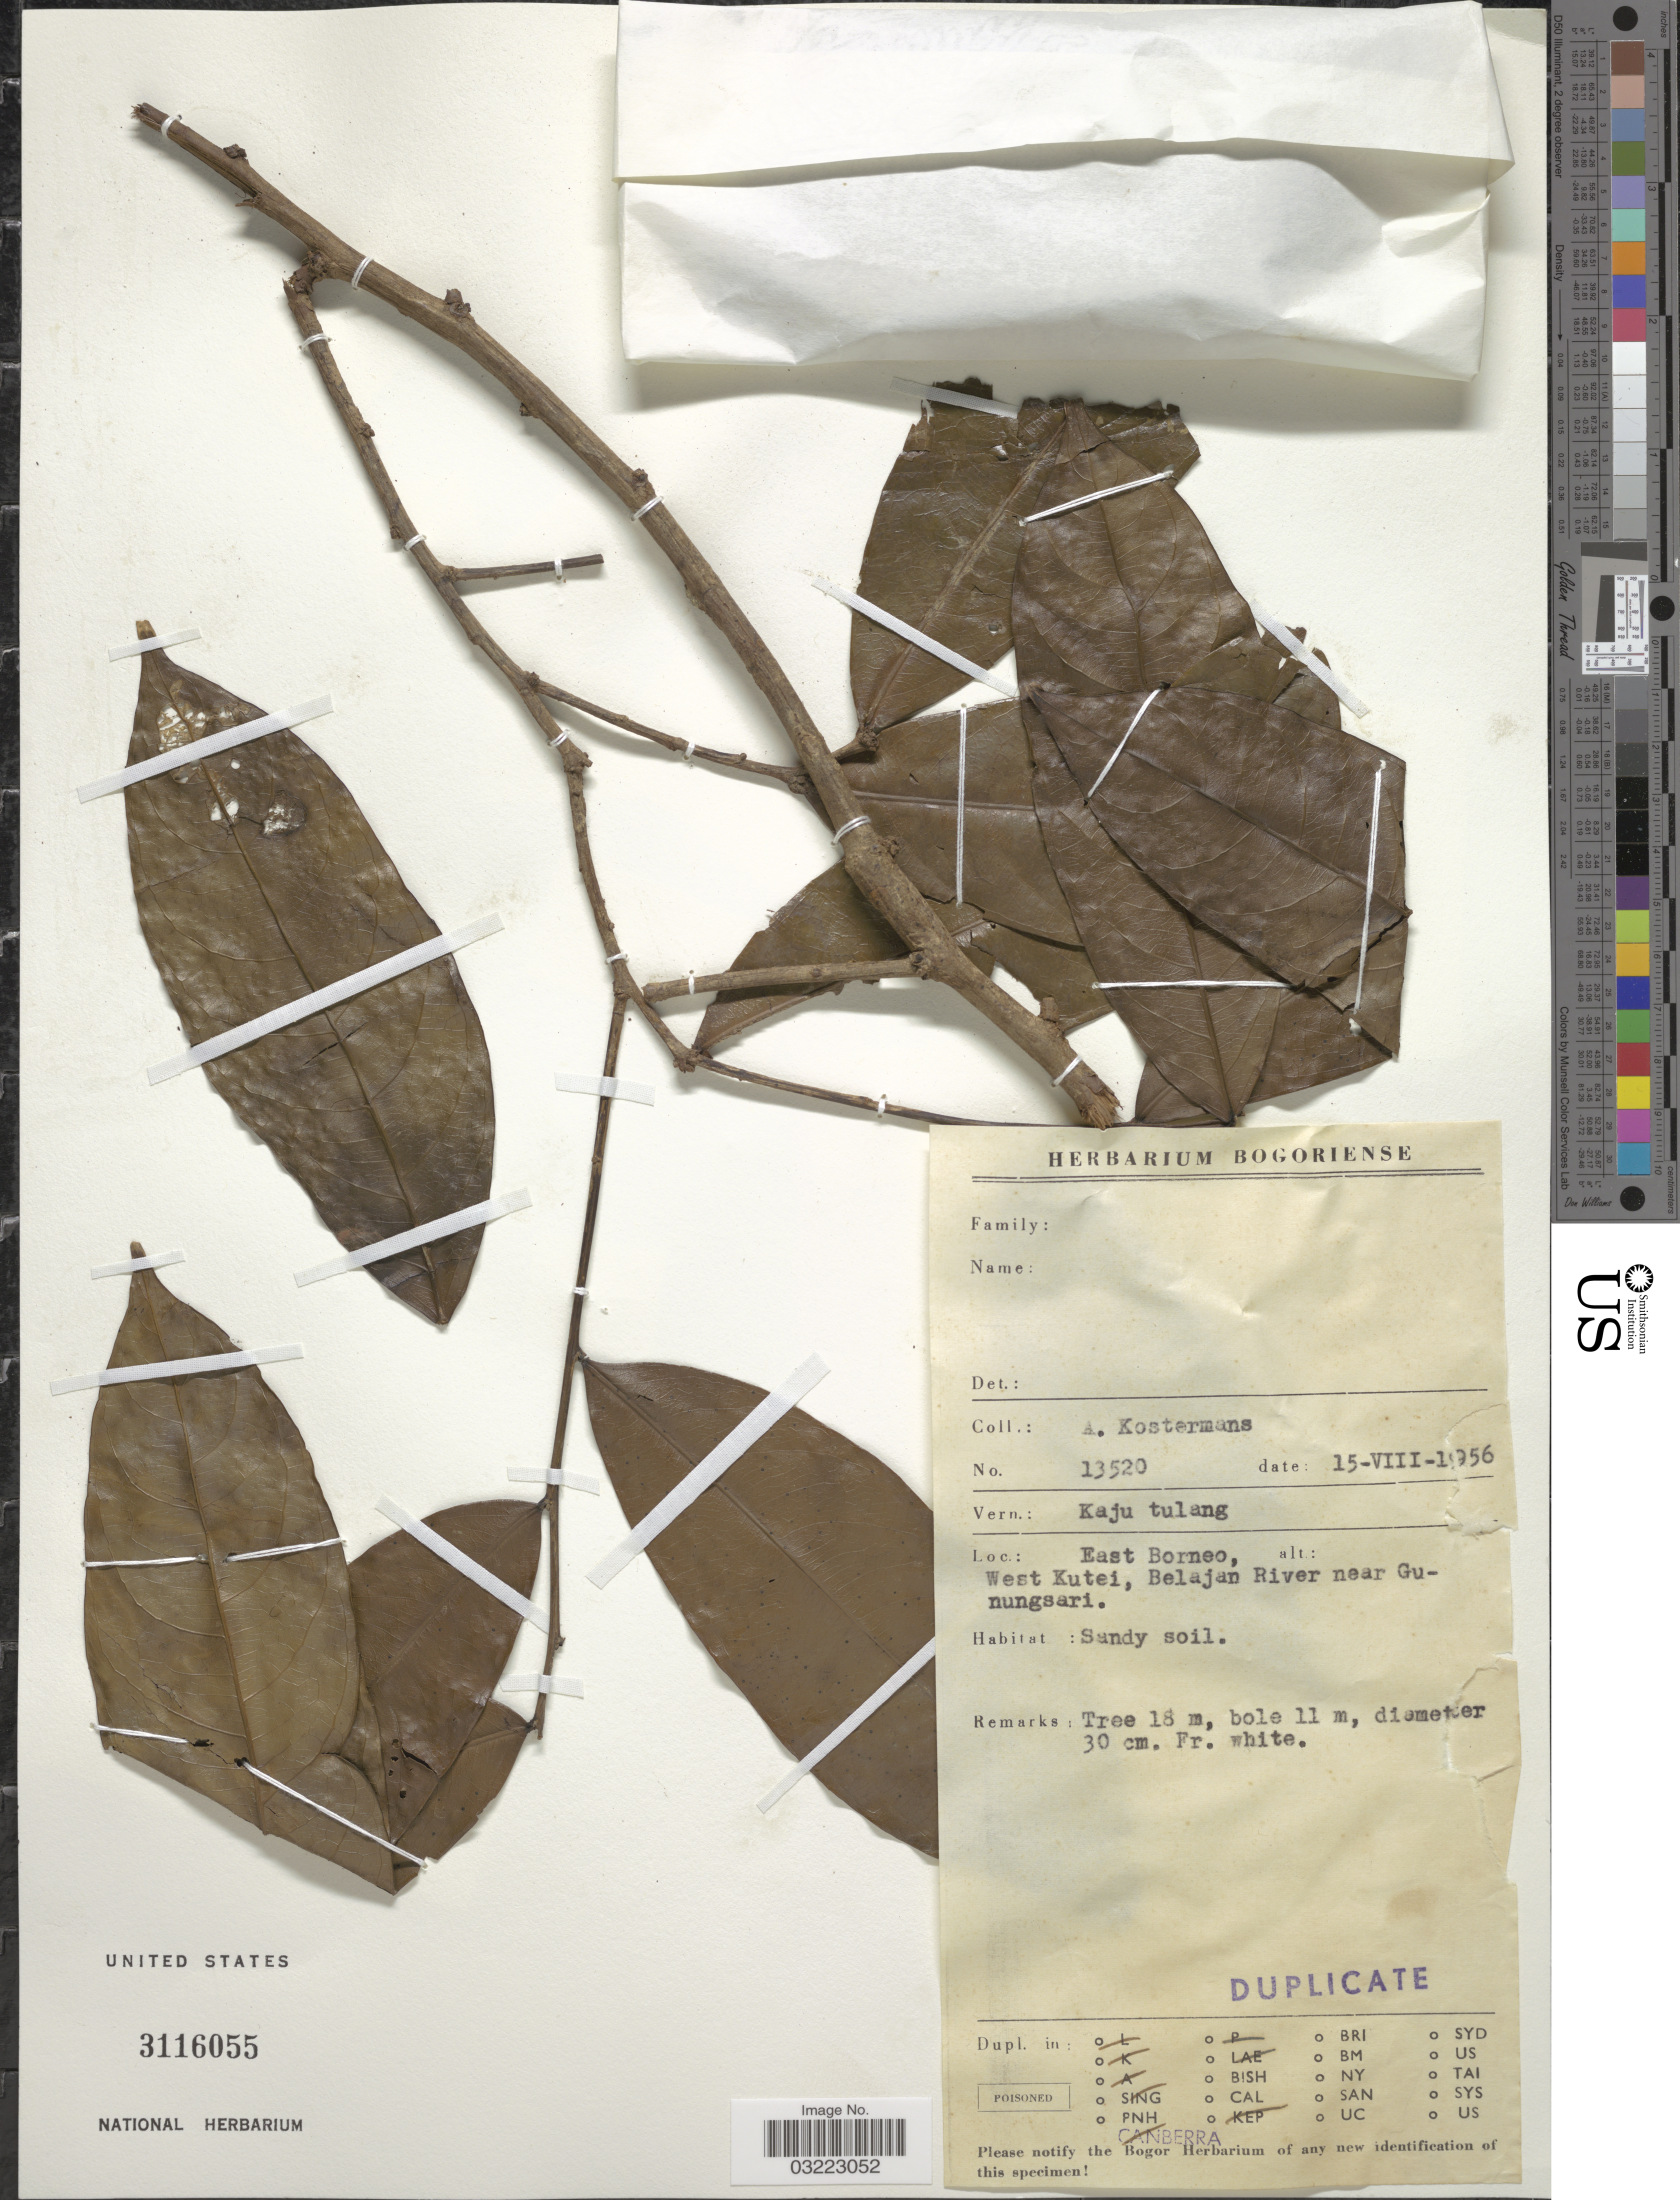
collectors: A. J. G. Kostermans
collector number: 13520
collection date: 1956-08-15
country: Indonesia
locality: East Borneo, West Kutei, Belajan River near Gunungsari.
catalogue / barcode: US 3116055